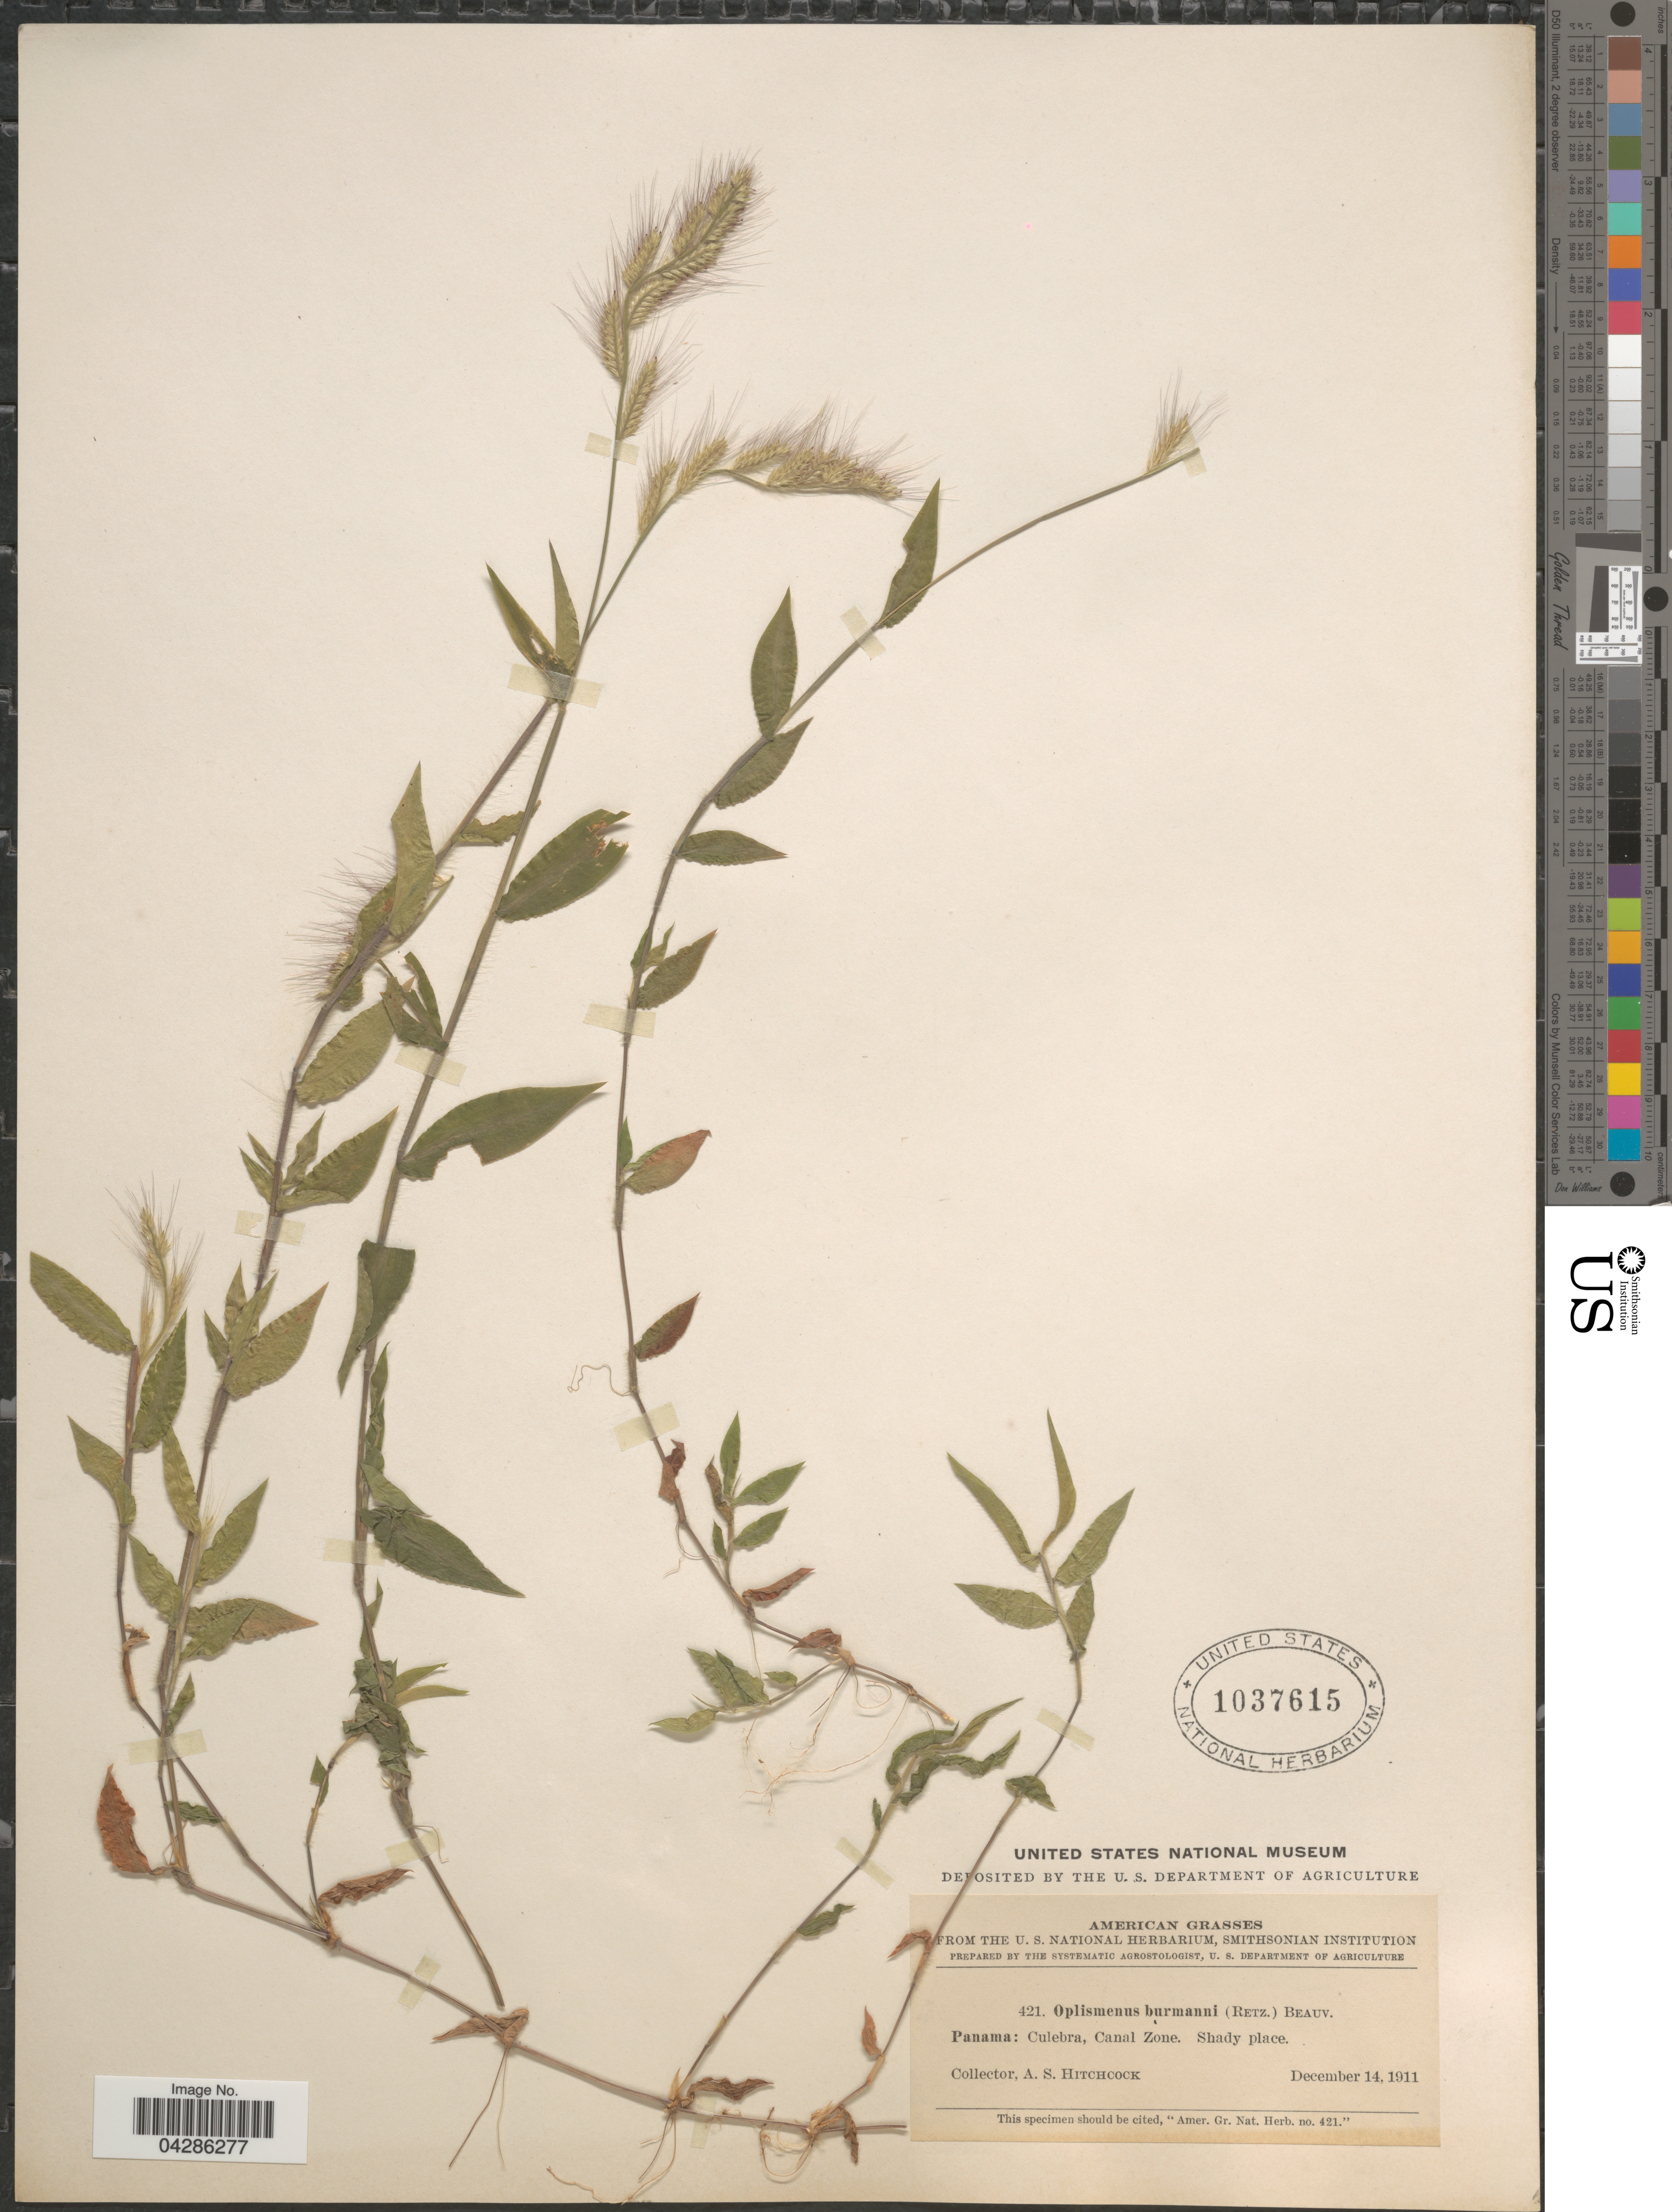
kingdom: Plantae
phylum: Tracheophyta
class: Liliopsida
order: Poales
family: Poaceae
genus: Oplismenus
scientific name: Oplismenus burmannii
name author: (Retz.) P. Beauv.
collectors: A. S. Hitchcock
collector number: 421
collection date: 1911-12-14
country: Panama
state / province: Colón / Panamá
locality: Culebra, Canal Zone. Shady place.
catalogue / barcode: US 1037615